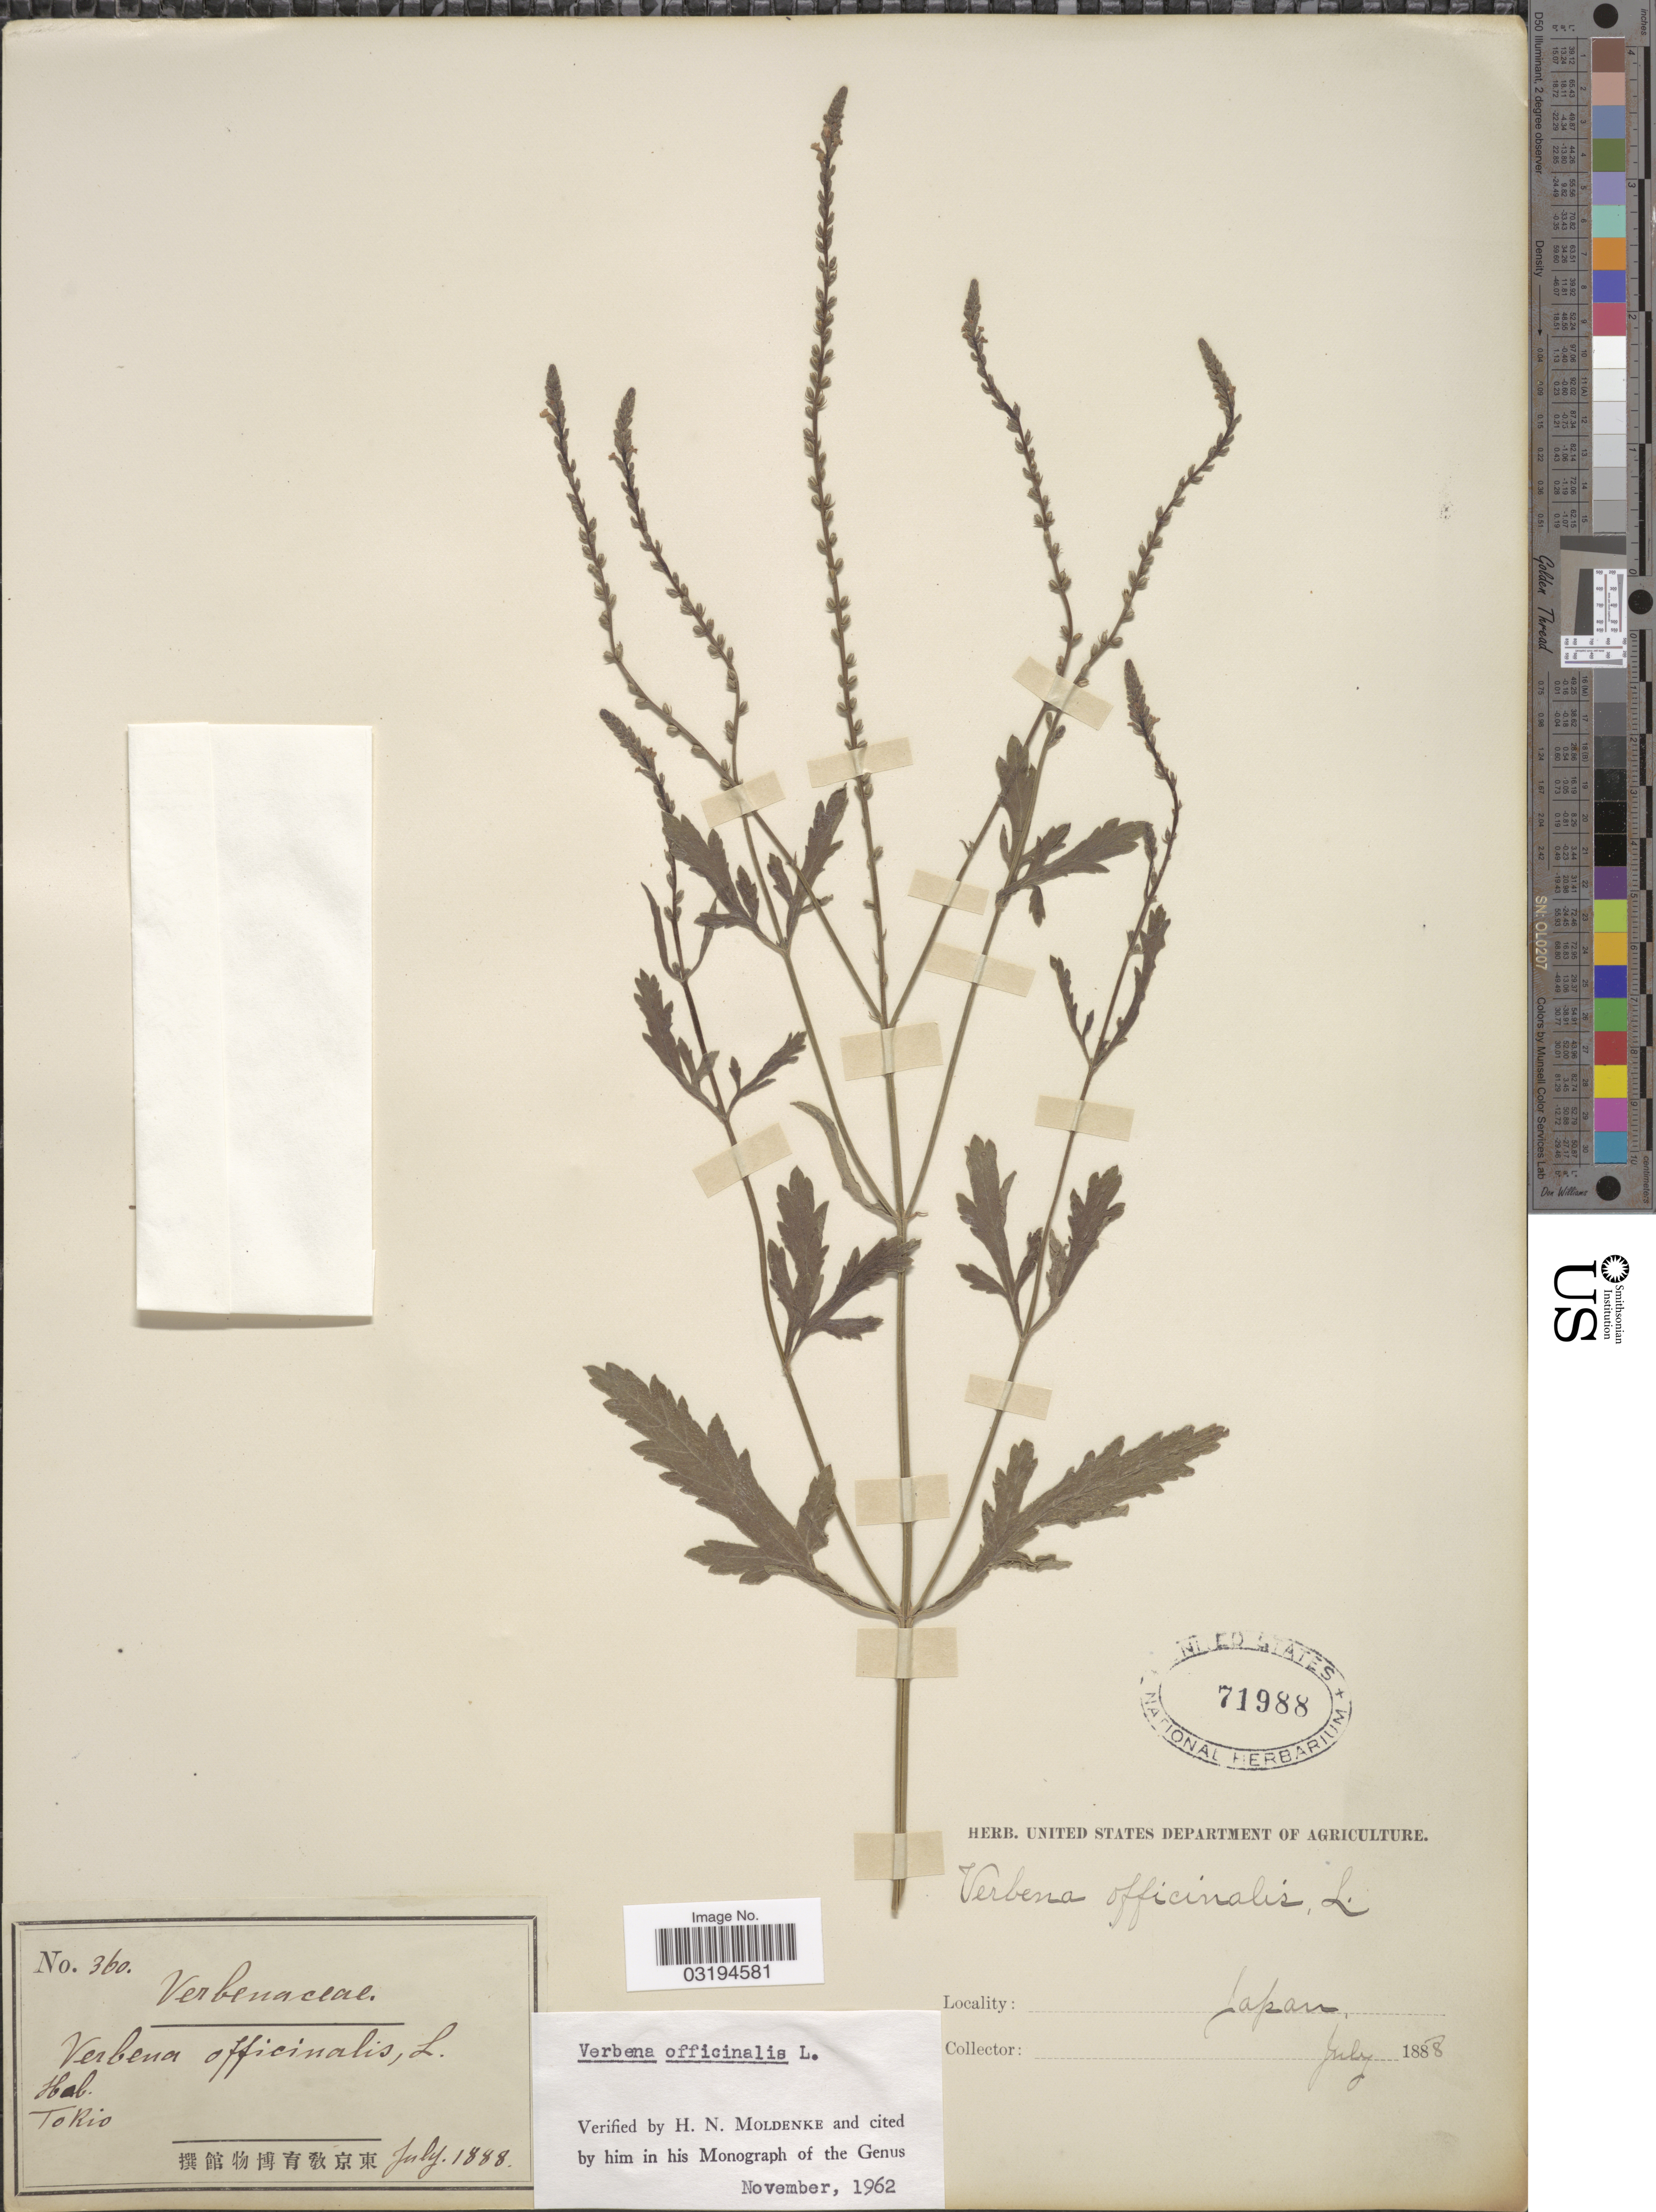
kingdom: Plantae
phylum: Tracheophyta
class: Magnoliopsida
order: Lamiales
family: Verbenaceae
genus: Verbena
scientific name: Verbena officinalis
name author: L.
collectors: ex herb. U. S. Department of Agriculture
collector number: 360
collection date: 1888-07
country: Japan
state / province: Tokyo, Federal City of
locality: Tokio.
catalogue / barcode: US 71988